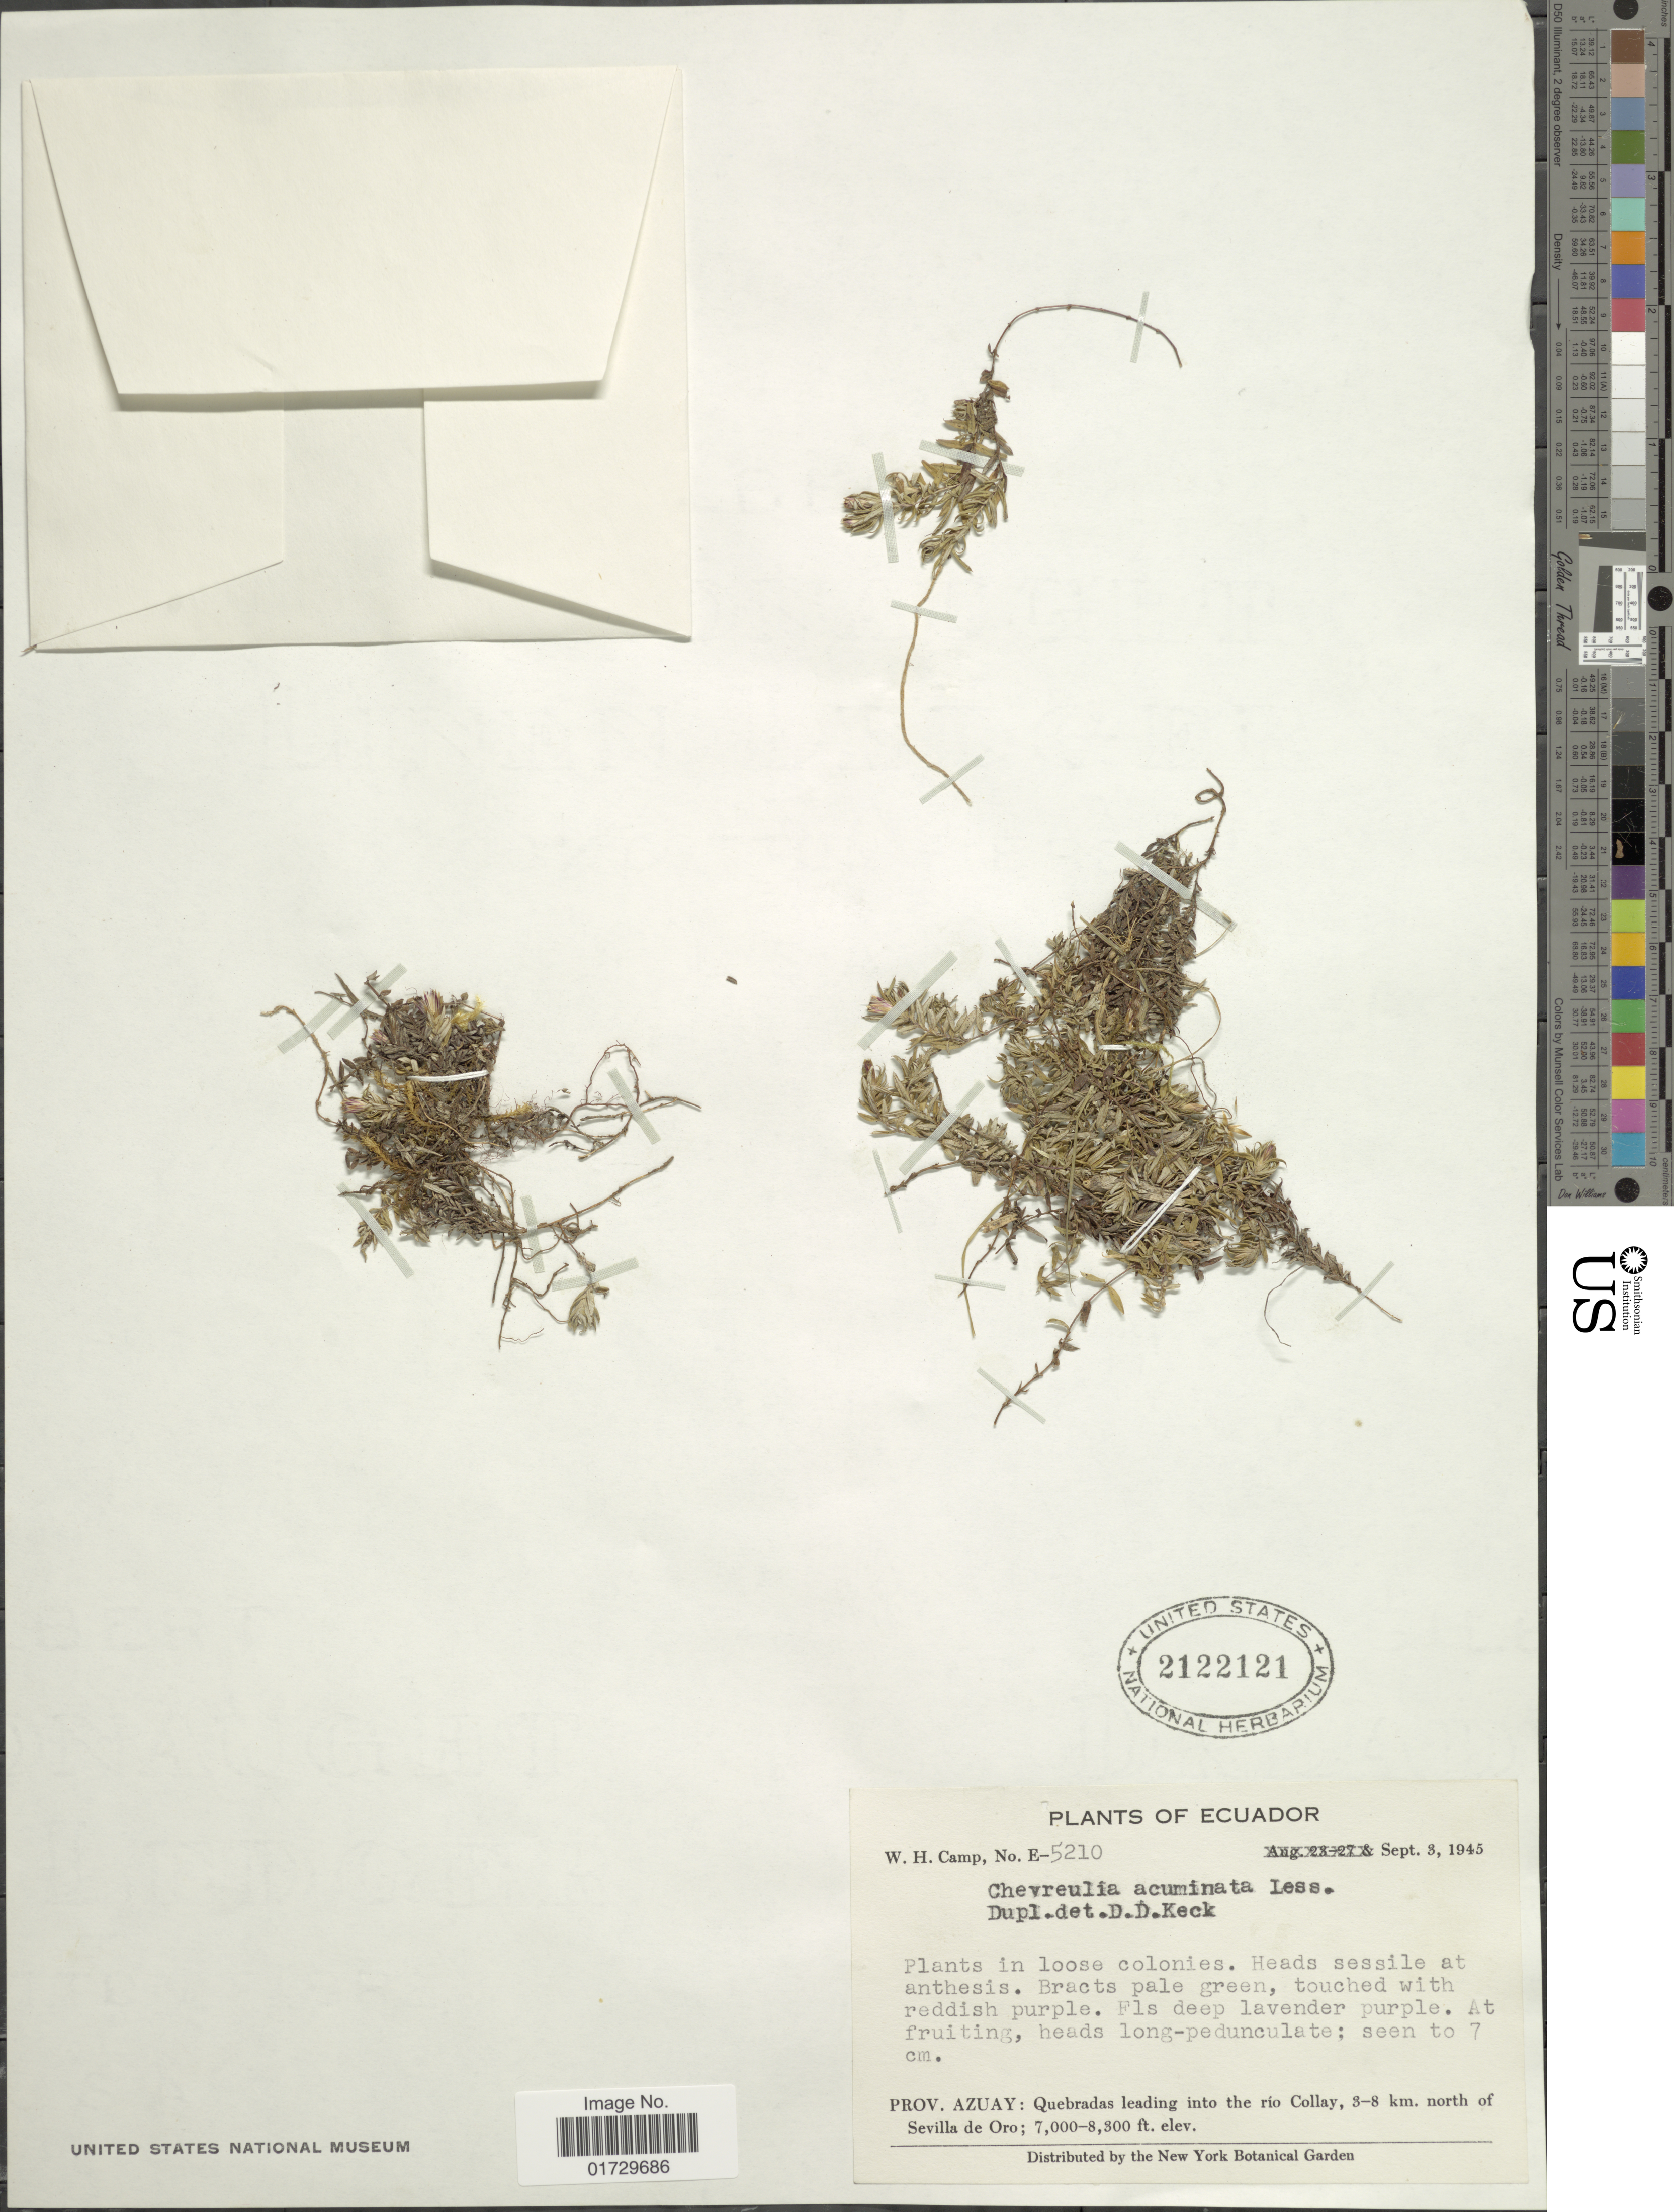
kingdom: Plantae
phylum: Tracheophyta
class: Magnoliopsida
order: Asterales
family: Asteraceae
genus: Chevreulia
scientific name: Chevreulia acuminata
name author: Less.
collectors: W. H. Camp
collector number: E5210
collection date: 1945-09-03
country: Ecuador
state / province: Azuay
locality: Quebradas leading into the rio Collay, 3-8 km. north of Sevilla de Oro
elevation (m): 2134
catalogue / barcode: US 2122121